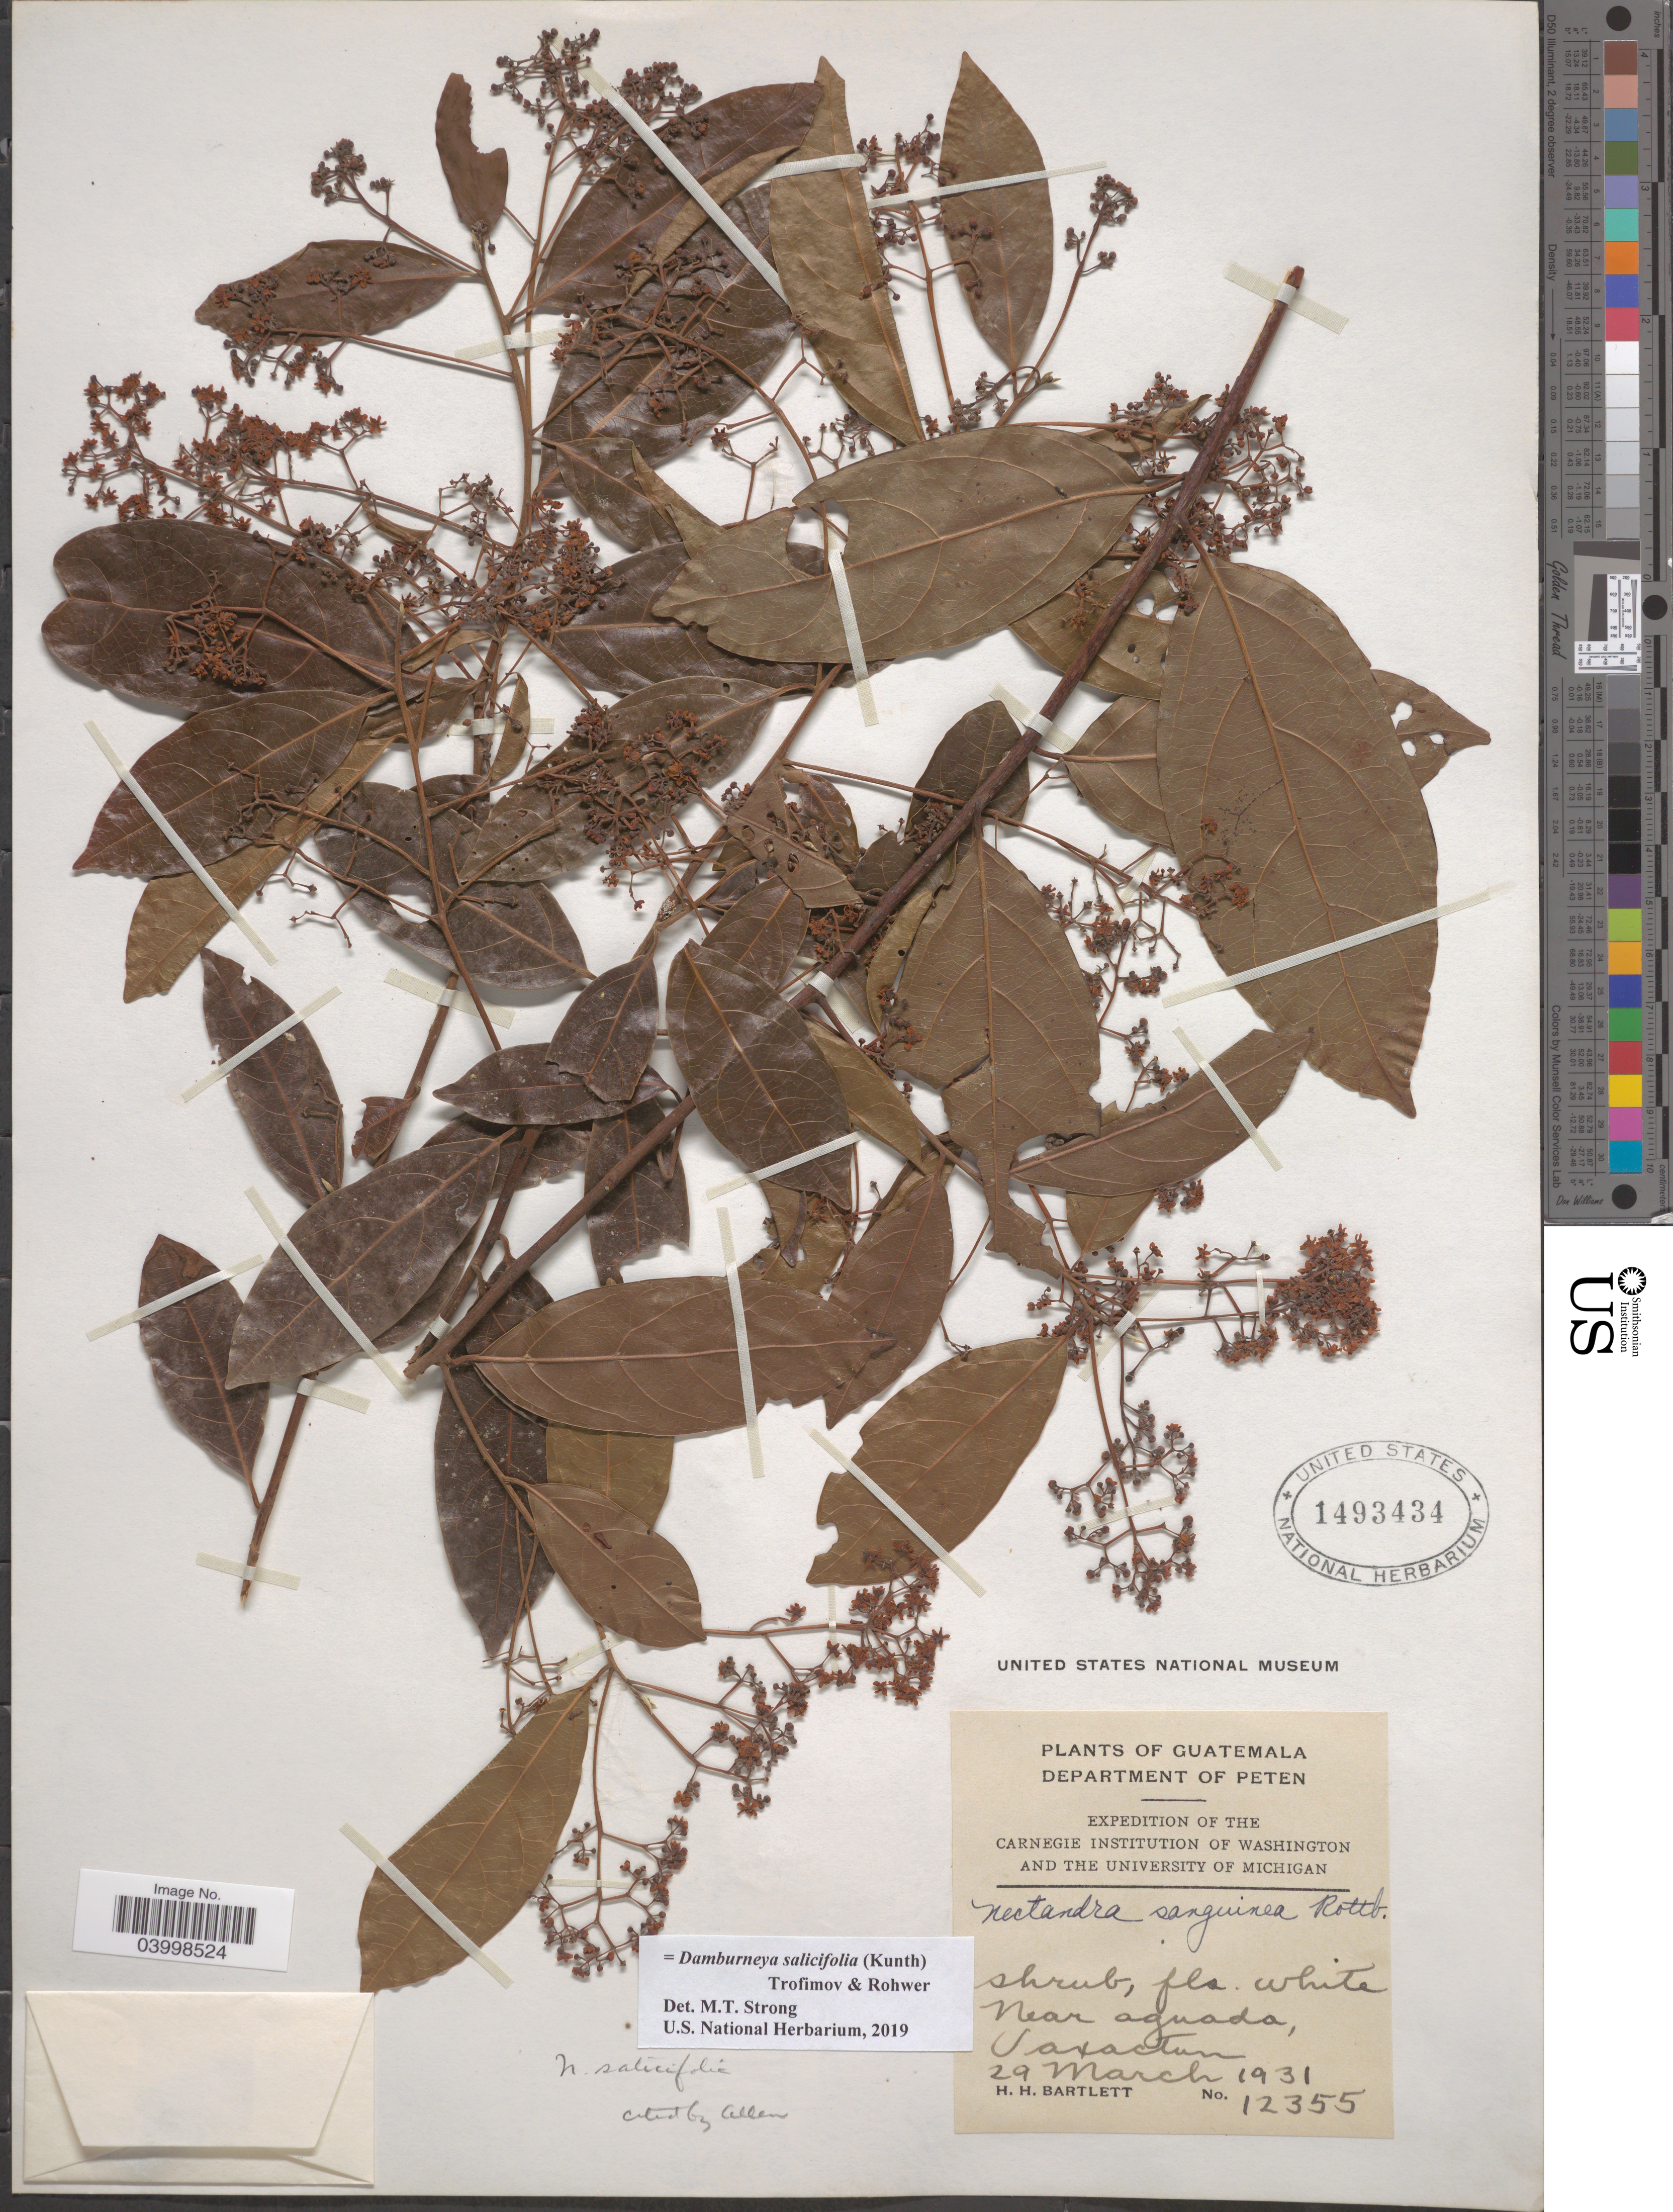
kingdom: Plantae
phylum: Tracheophyta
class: Magnoliopsida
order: Laurales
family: Lauraceae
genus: Damburneya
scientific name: Damburneya salicifolia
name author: (Kunth) Trofimov & Rohwer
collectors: H. H. Bartlett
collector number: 12355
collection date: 1931-03-29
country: Guatemala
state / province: El Peten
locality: Department of Peten. Near Aguada, Uaxactun.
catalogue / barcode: US 1493434